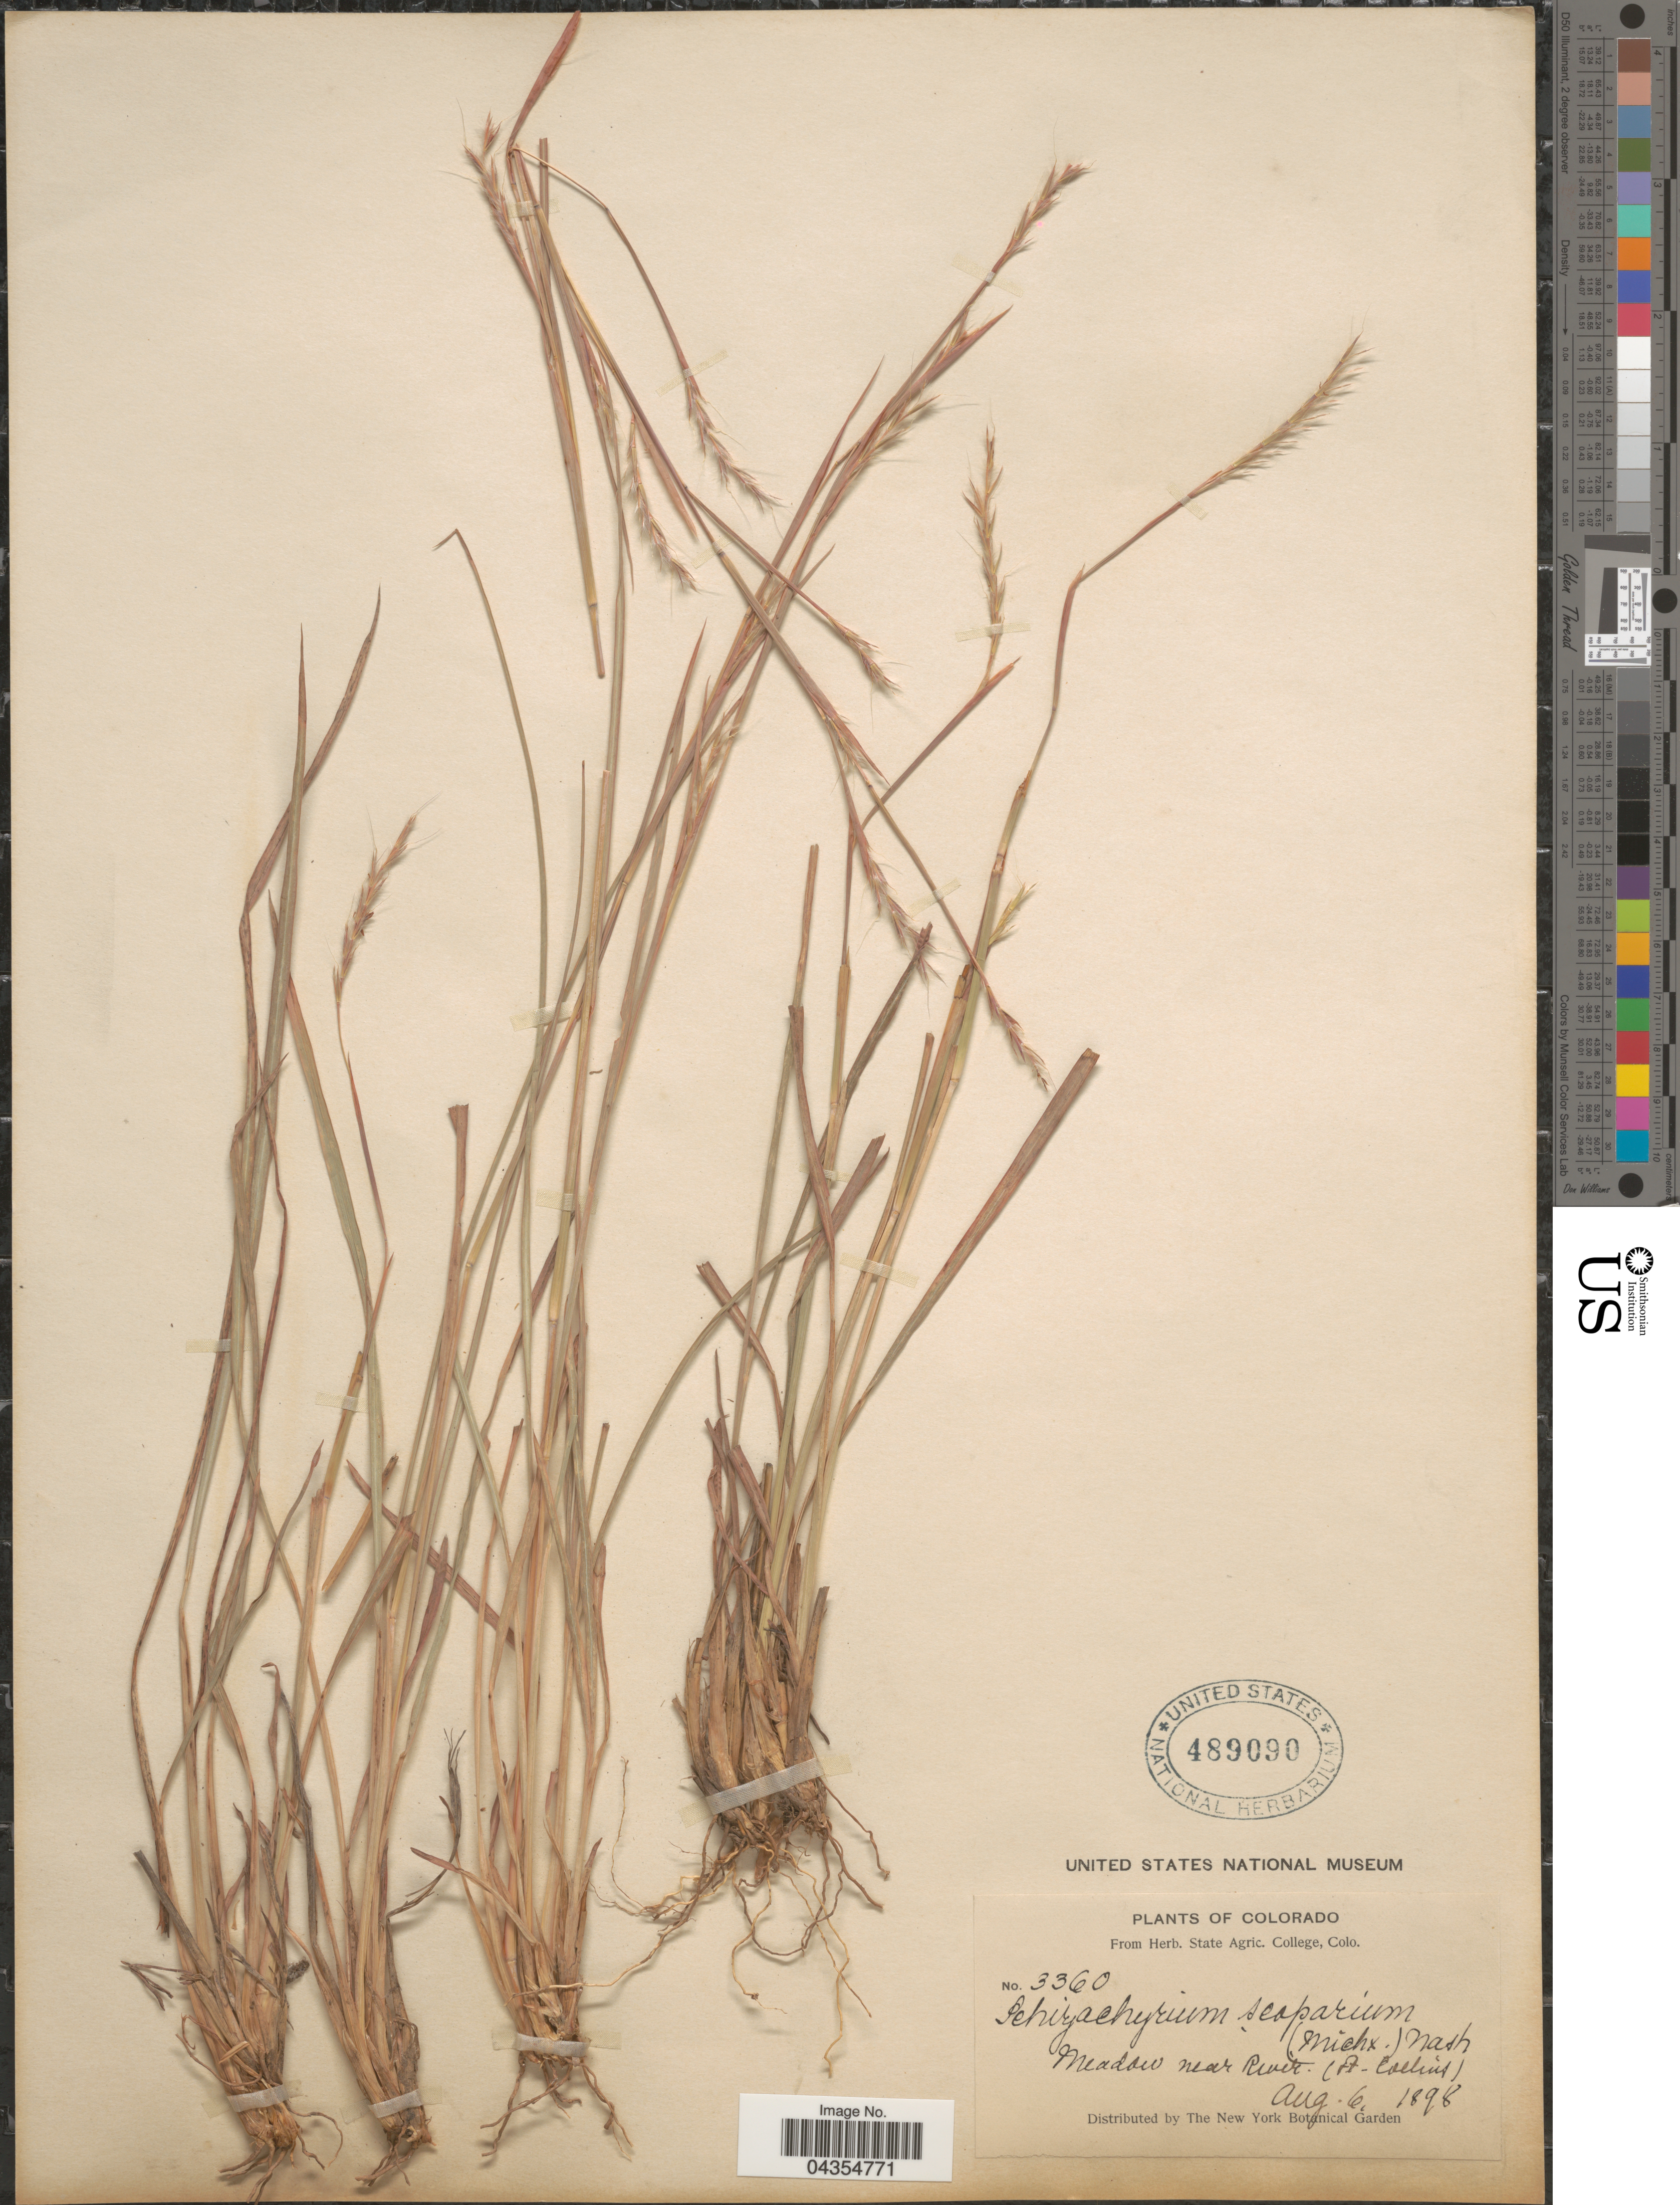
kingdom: Plantae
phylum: Tracheophyta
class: Liliopsida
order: Poales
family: Poaceae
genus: Schizachyrium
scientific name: Schizachyrium sanguineum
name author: (Retz.) Alston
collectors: ex herb. State Agric. College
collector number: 3360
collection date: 1898-08-06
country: United States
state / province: Colorado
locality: Meadow near River. (Ft. Collins).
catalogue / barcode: US 489090